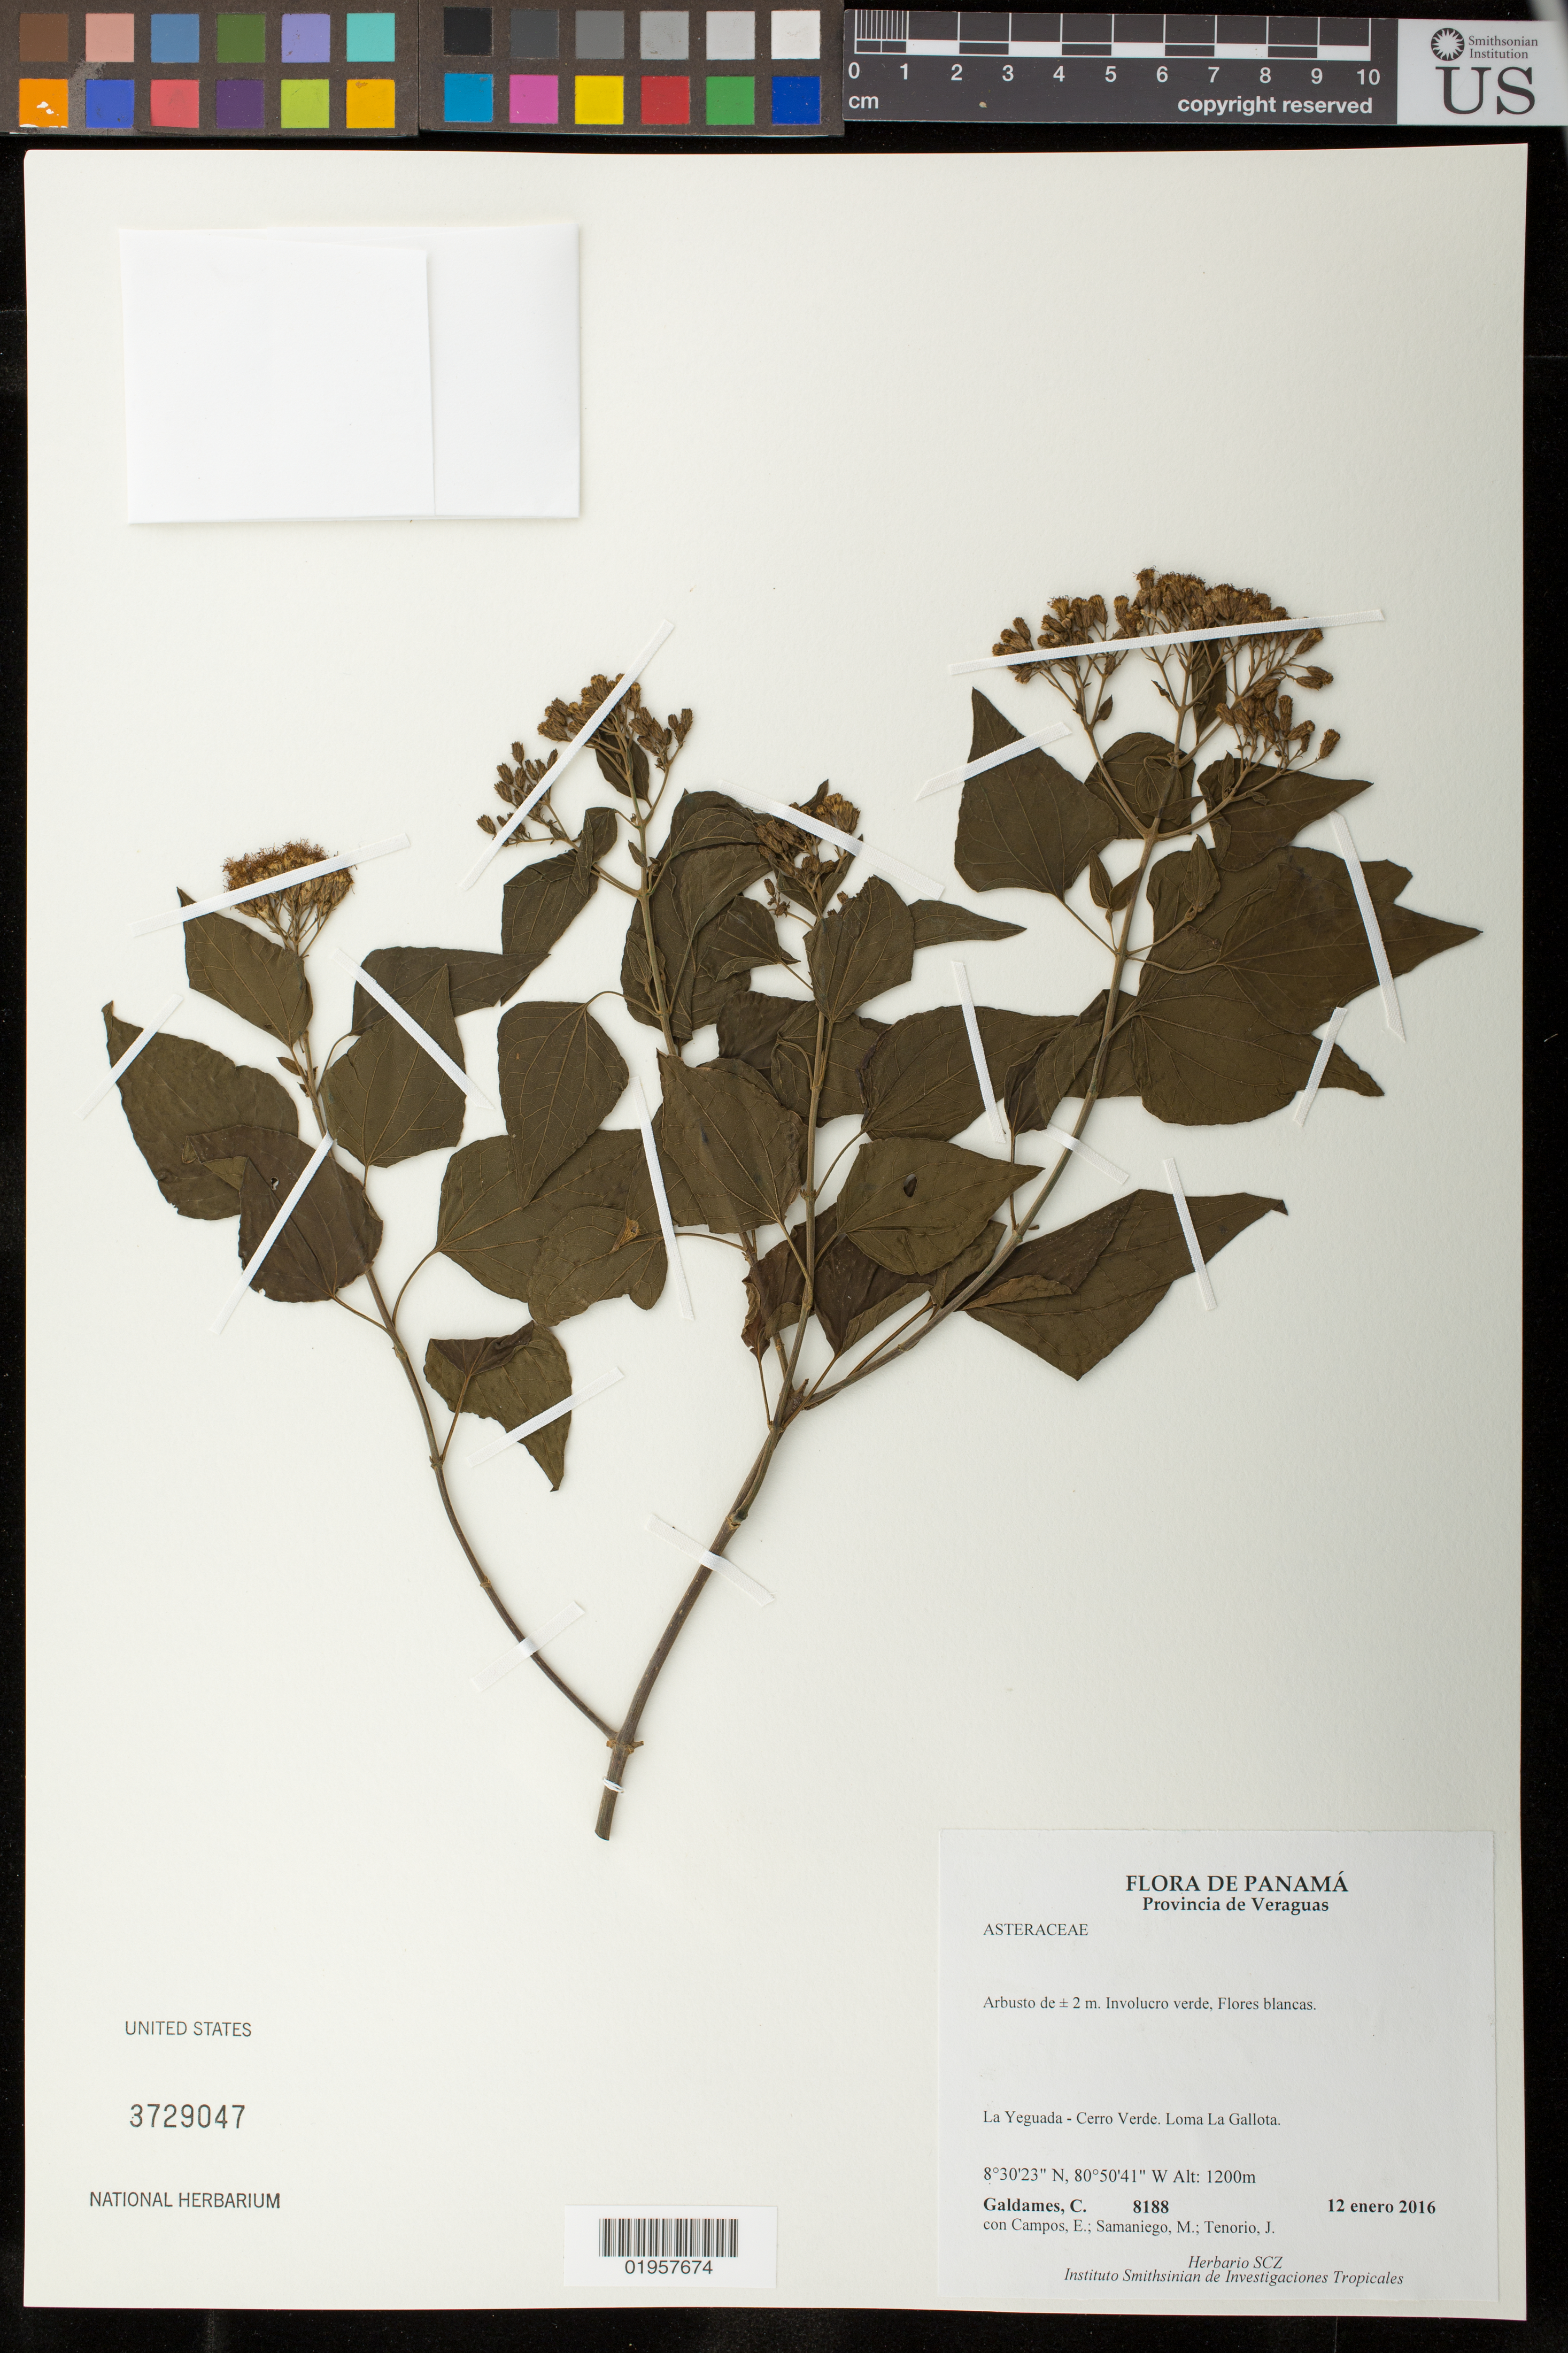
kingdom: Plantae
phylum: Tracheophyta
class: Magnoliopsida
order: Asterales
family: Asteraceae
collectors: C. Galdames, E. Campos, M. Samaniego & J. Tenorio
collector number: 8188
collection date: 2016-01-12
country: Panama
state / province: Veraguas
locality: La Yeguada - Cerro Verde. Loma La Gallota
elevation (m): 1200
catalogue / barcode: US 3729047